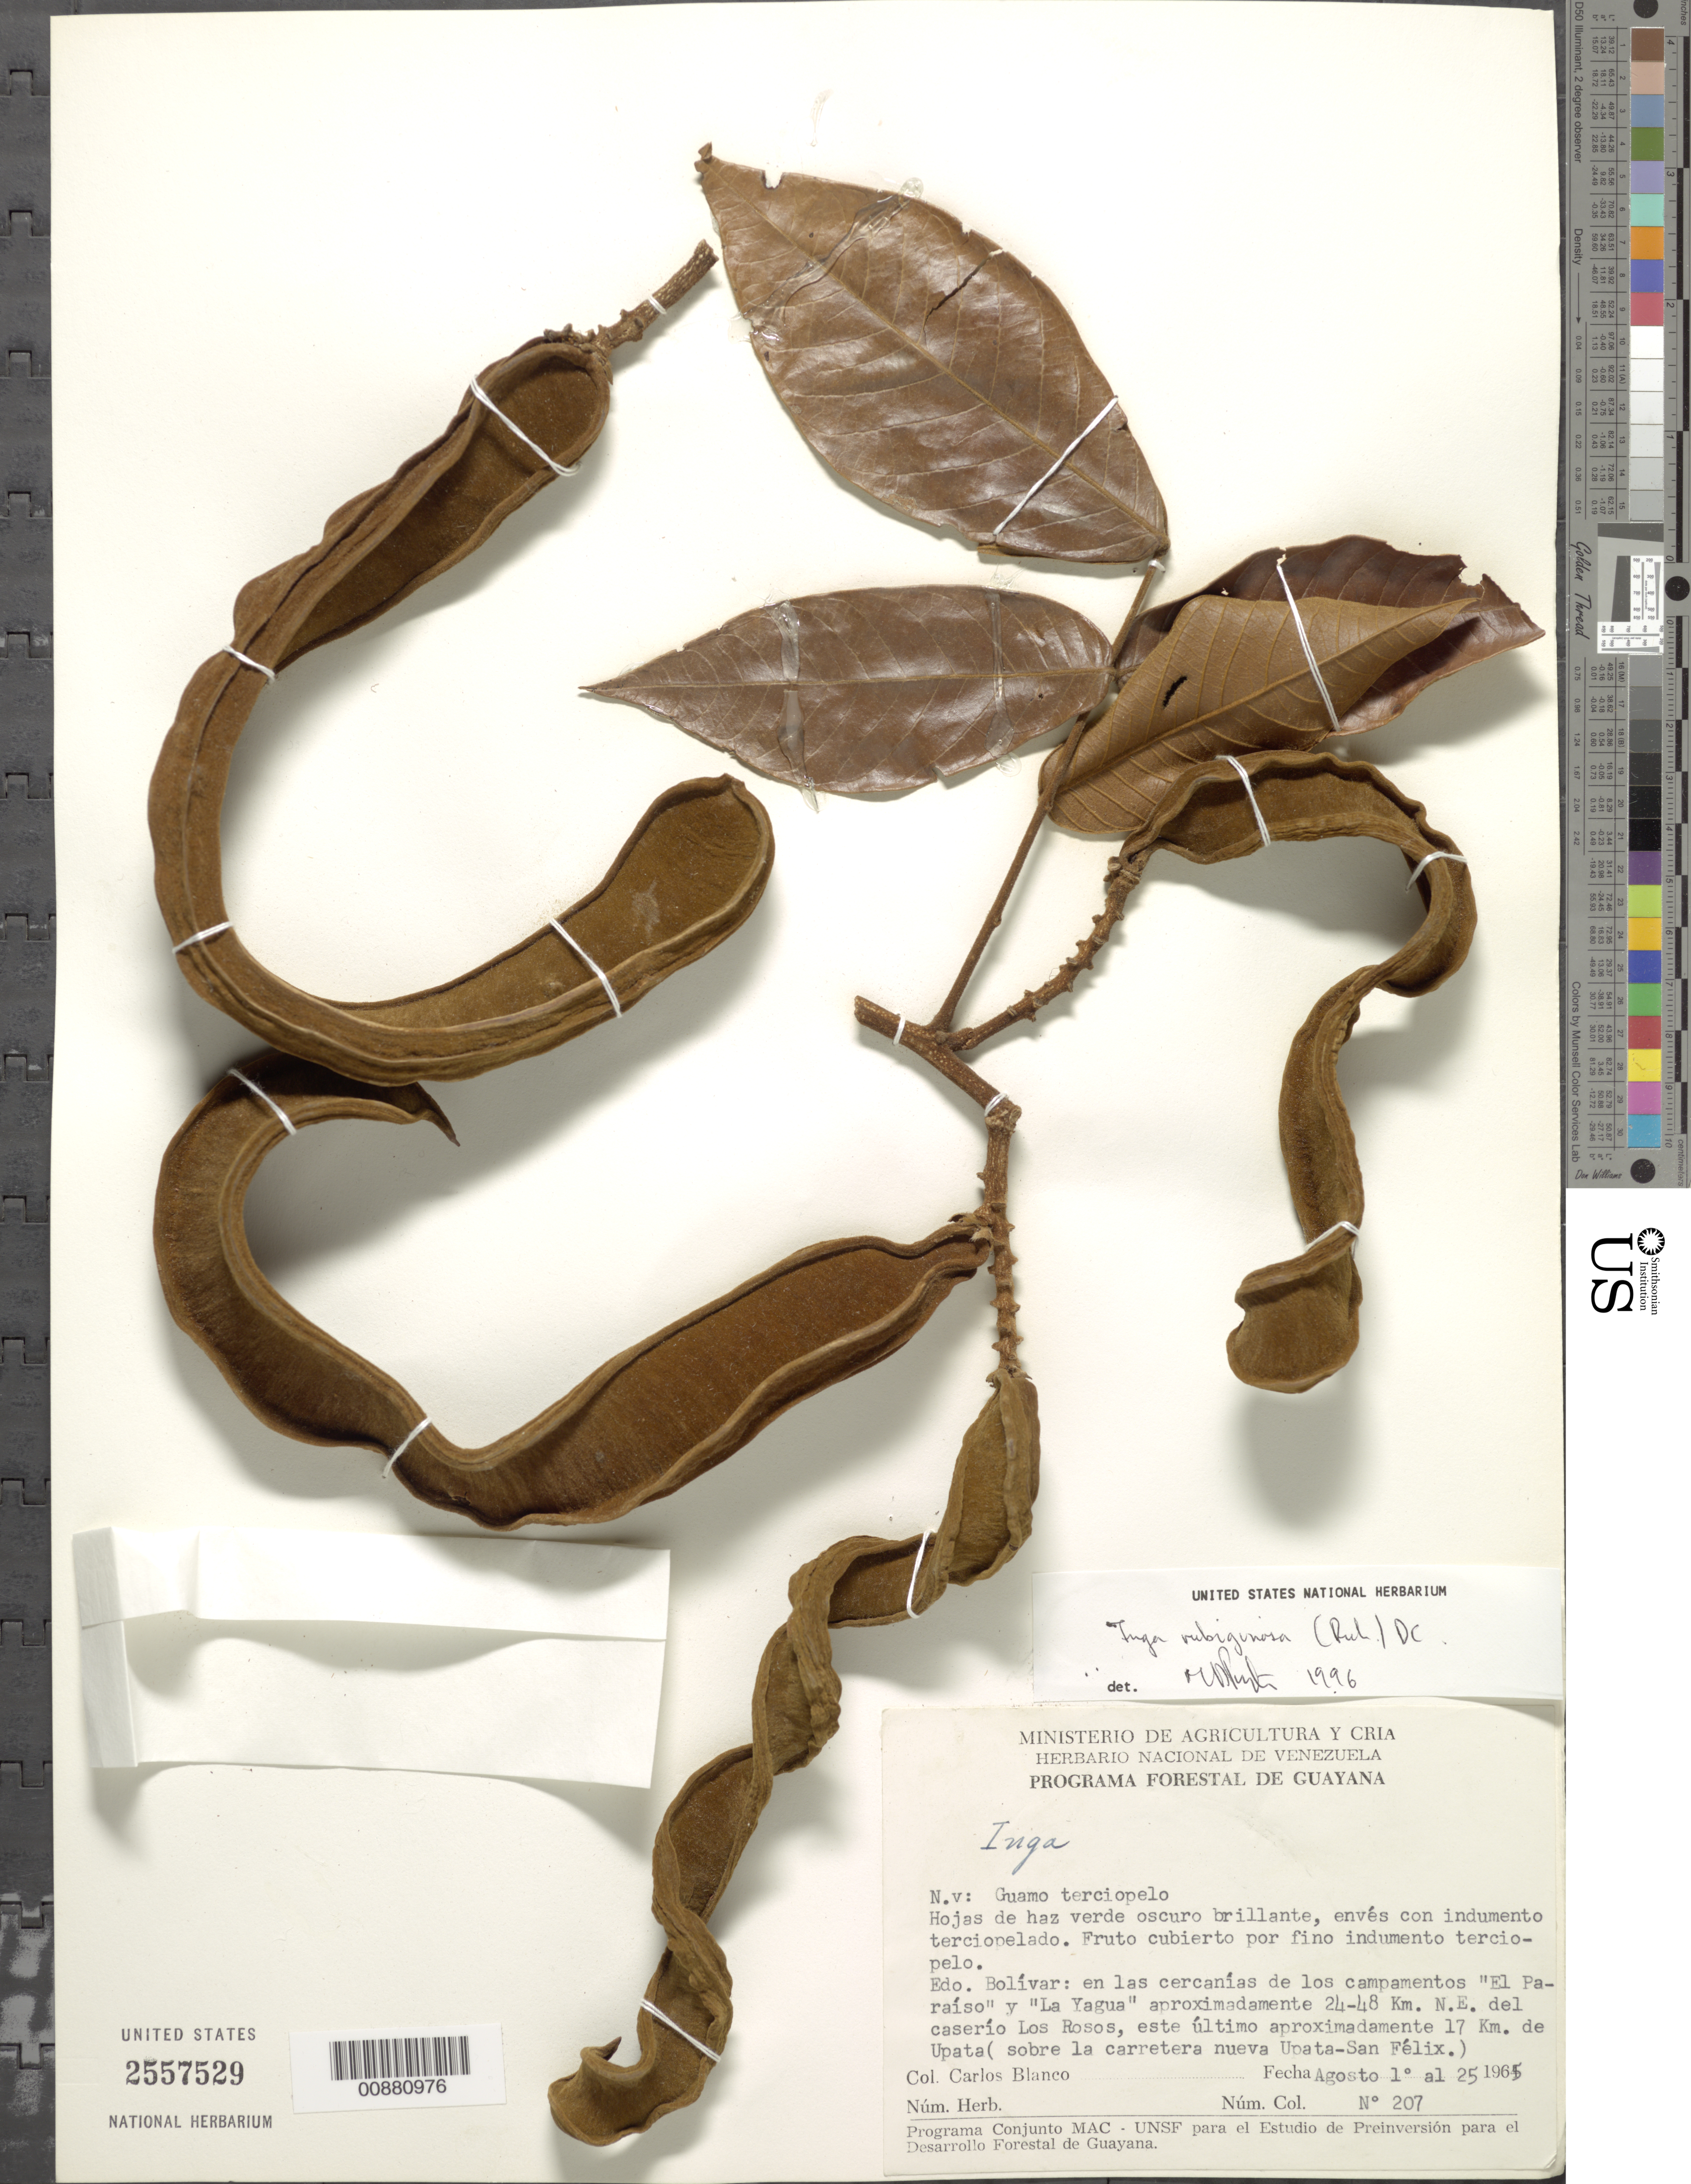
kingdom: Plantae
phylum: Tracheophyta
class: Magnoliopsida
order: Fabales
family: Fabaceae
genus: Inga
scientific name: Inga rubiginosa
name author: (Rich.) DC.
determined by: Pennington, T. D., (K)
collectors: C. A. Blanco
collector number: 207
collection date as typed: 1-Aug-65 to 25-Aug-65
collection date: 1965-08-01/1965-08-25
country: Venezuela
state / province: Bolívar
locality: Campamentos "El Paraiso" y "La Yagua", 24-48 km NE del caserío Los Rosos, este ultimo aprox 17 m de Upata (sobre la carretera nueva Upata-San Felix)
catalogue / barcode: US 2557529